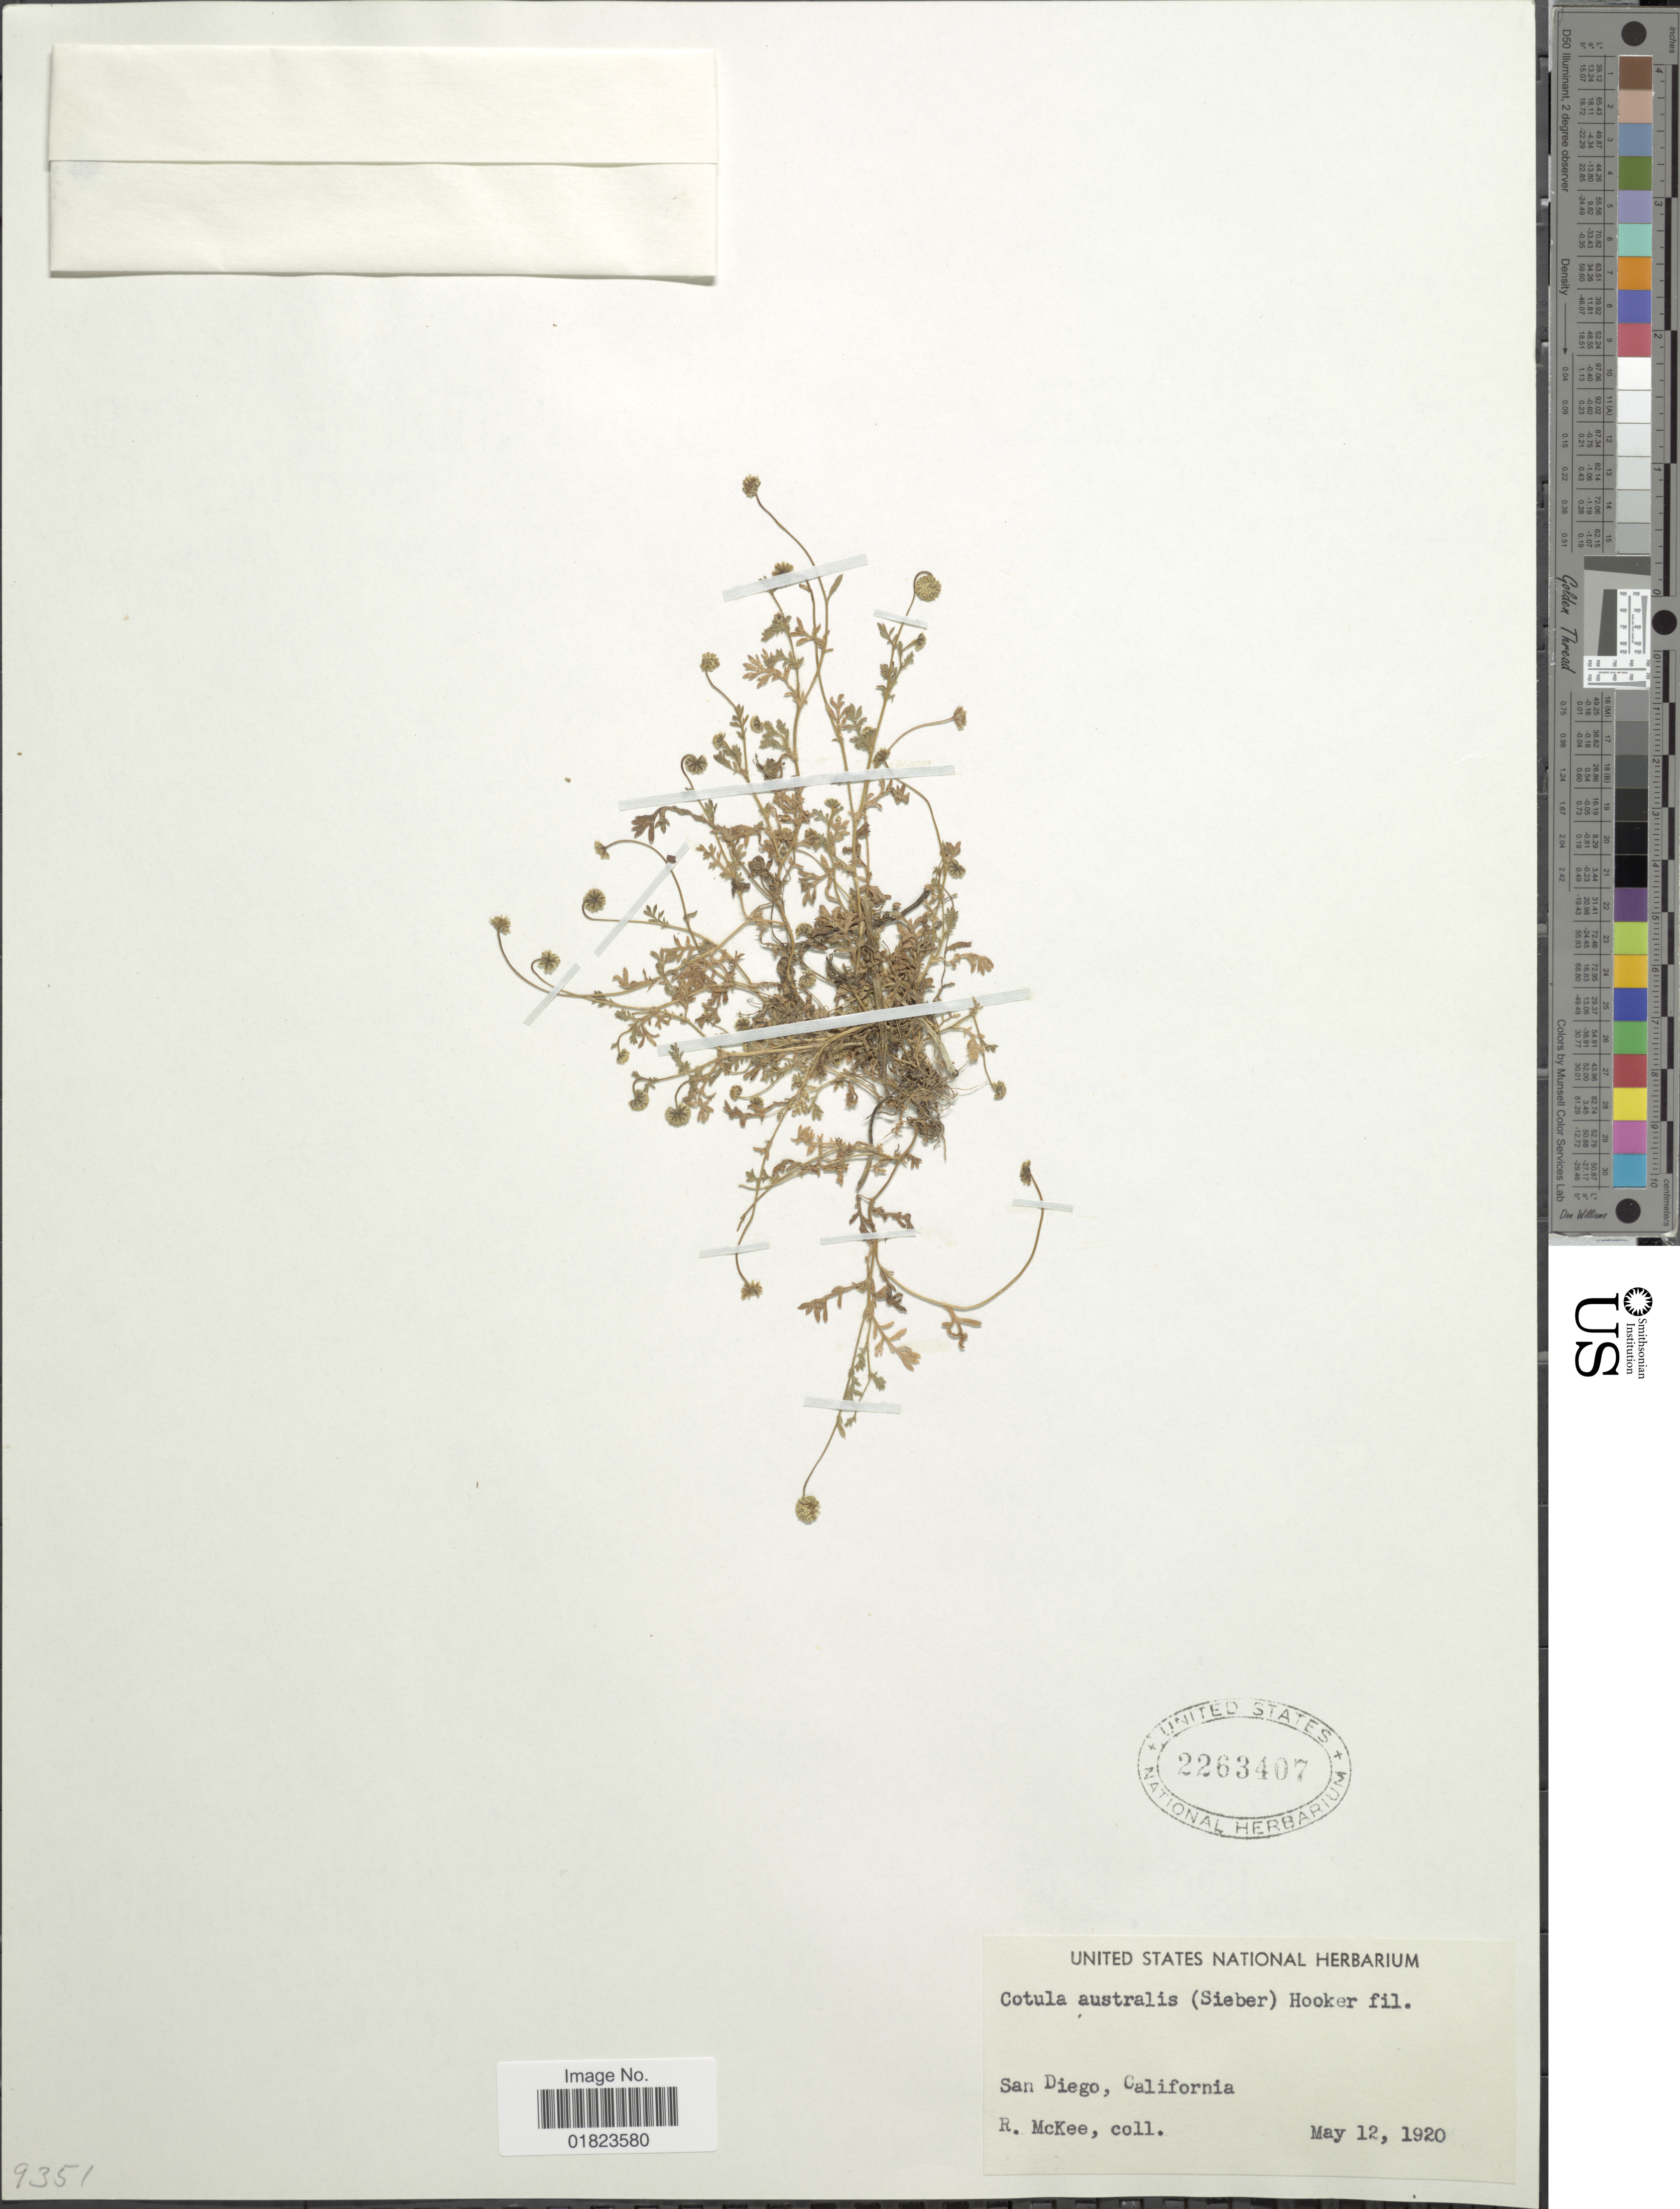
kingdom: Plantae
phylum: Tracheophyta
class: Magnoliopsida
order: Asterales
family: Asteraceae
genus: Cotula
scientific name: Cotula australis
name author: (Sieber ex Spreng.) Hook. f.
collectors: R. Mckee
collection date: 1920-05-12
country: United States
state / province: California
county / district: San Diego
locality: San Diego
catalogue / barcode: US 2263407